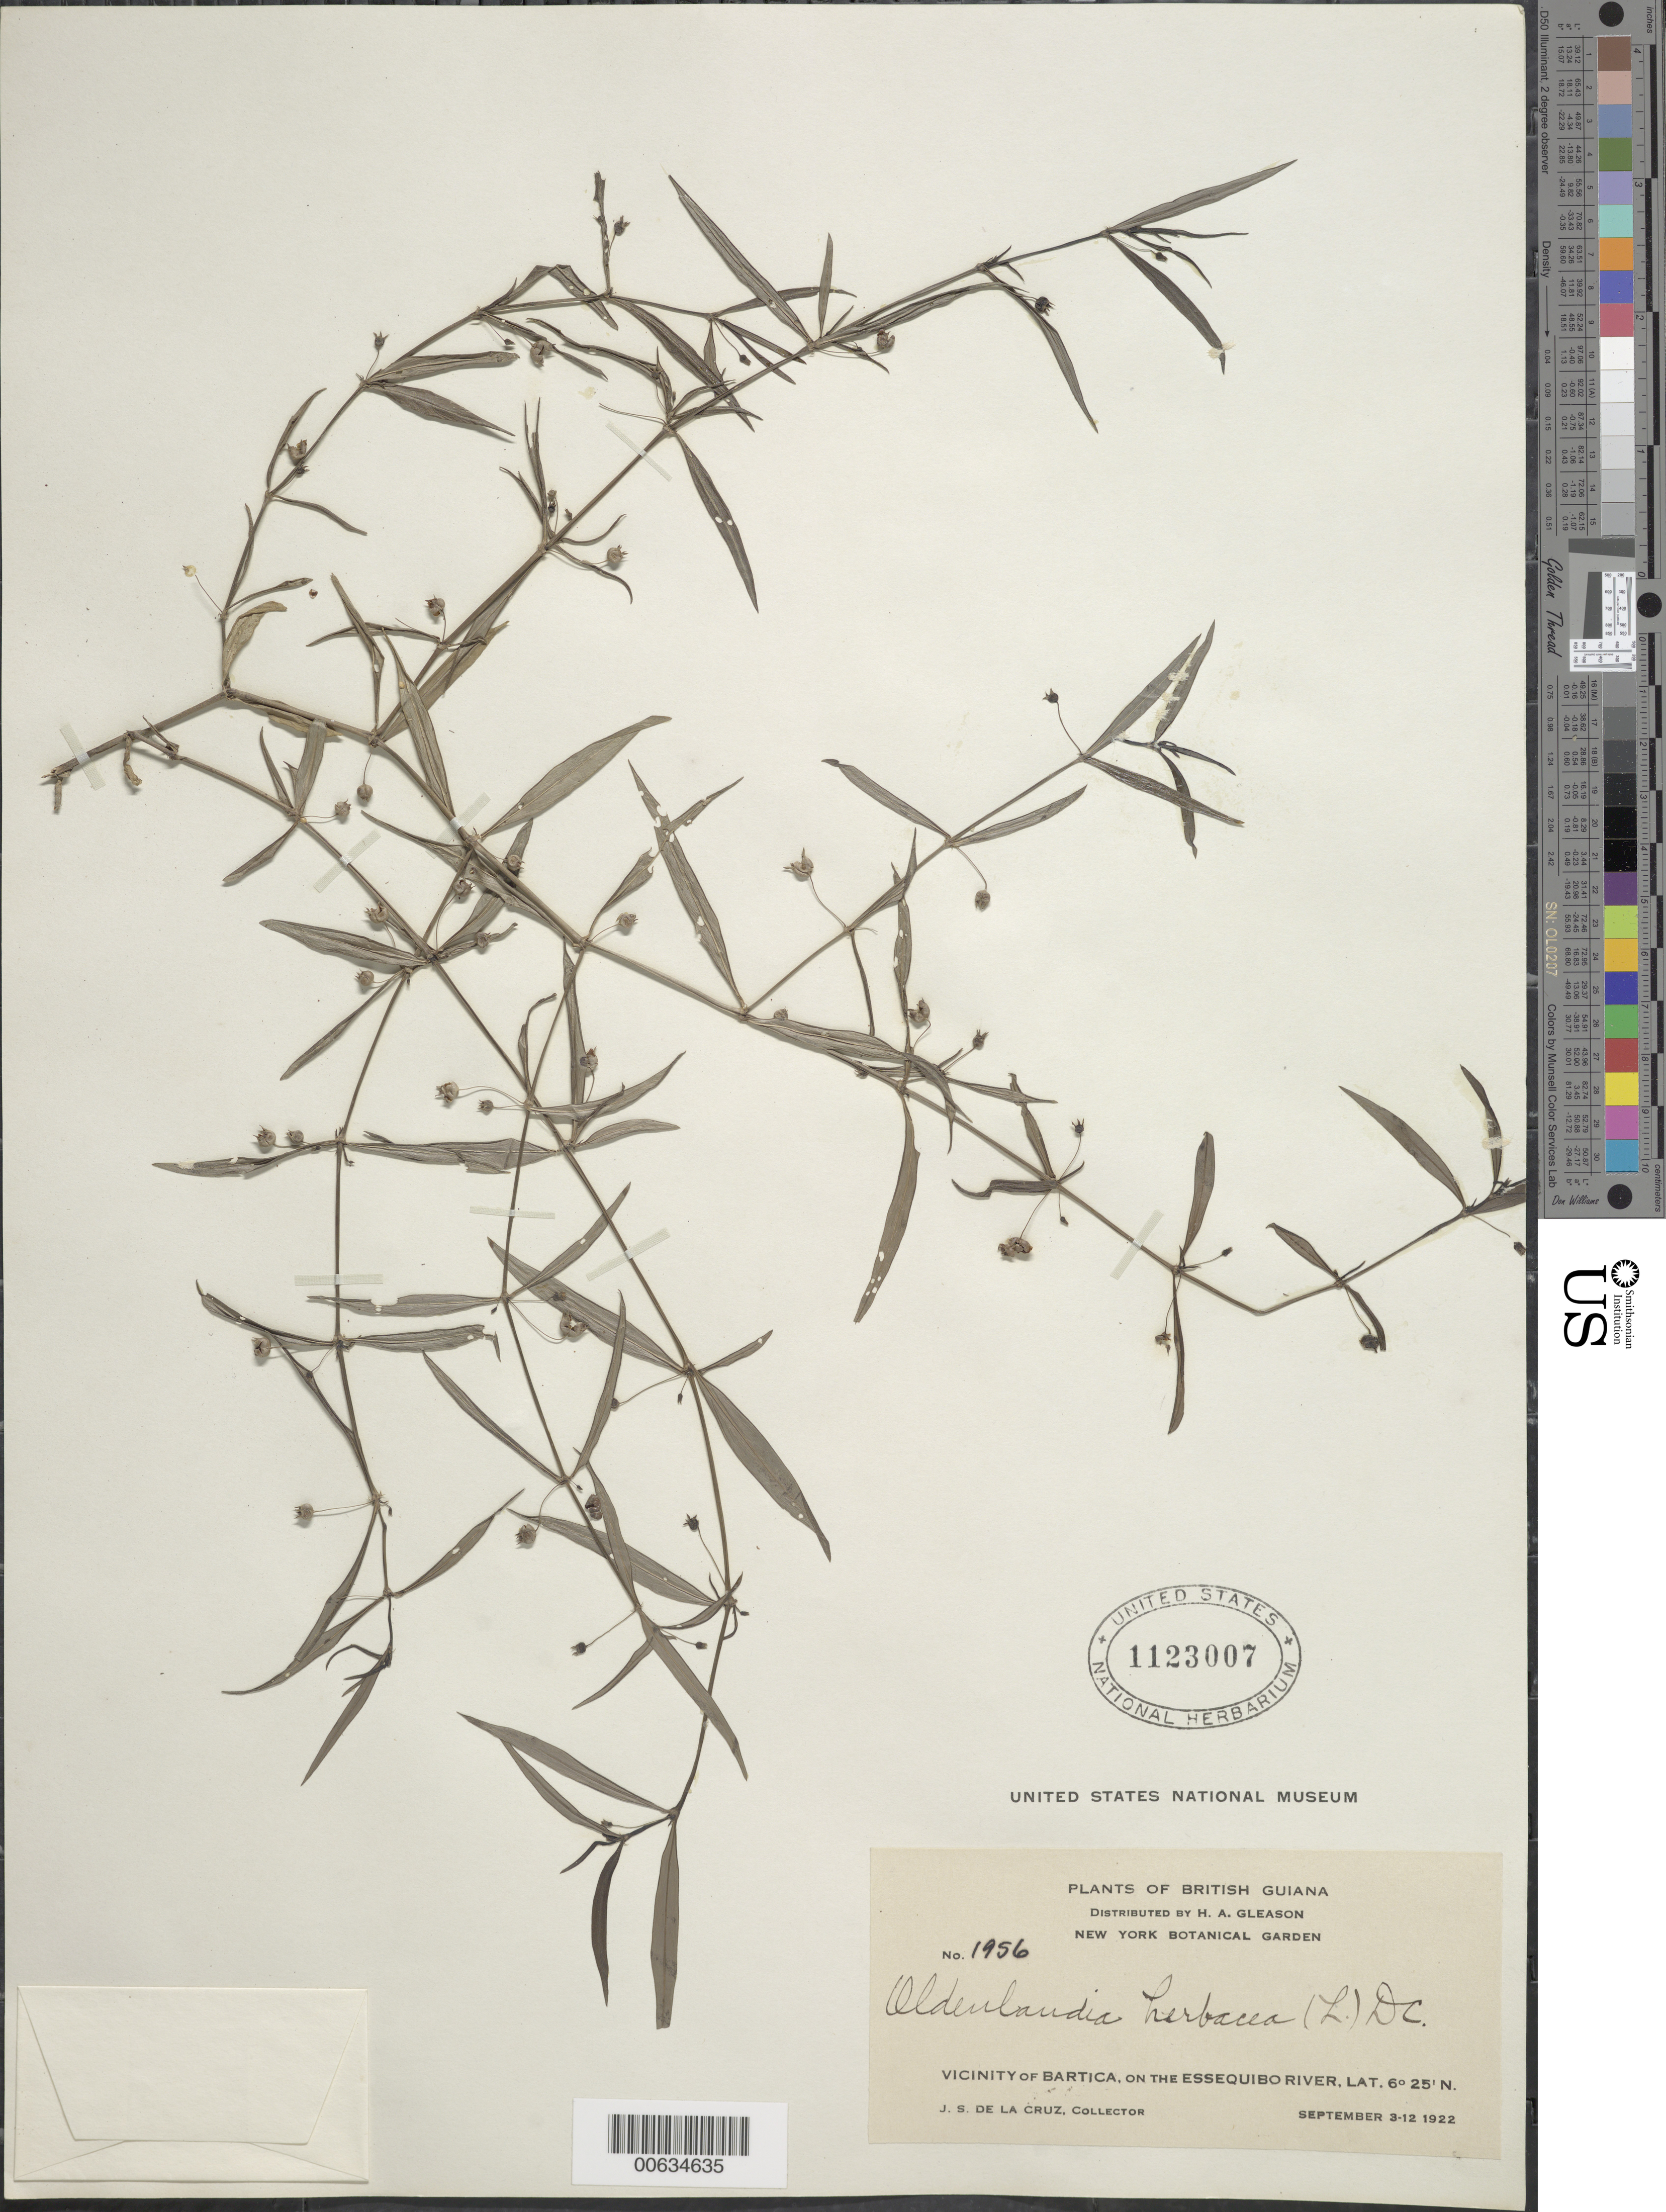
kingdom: Plantae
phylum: Tracheophyta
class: Magnoliopsida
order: Gentianales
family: Rubiaceae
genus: Oldenlandia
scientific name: Oldenlandia lancifolia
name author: (Schumach.) DC.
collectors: J. S. de la Cruz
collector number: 1956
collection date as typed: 3-Sep-22 to 12-Sep-22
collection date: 1922-09-03/1922-09-12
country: Guyana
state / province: Cuyuni-Mazaruni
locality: Bartica, vic., on the Essequibo River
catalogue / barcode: US 1123007